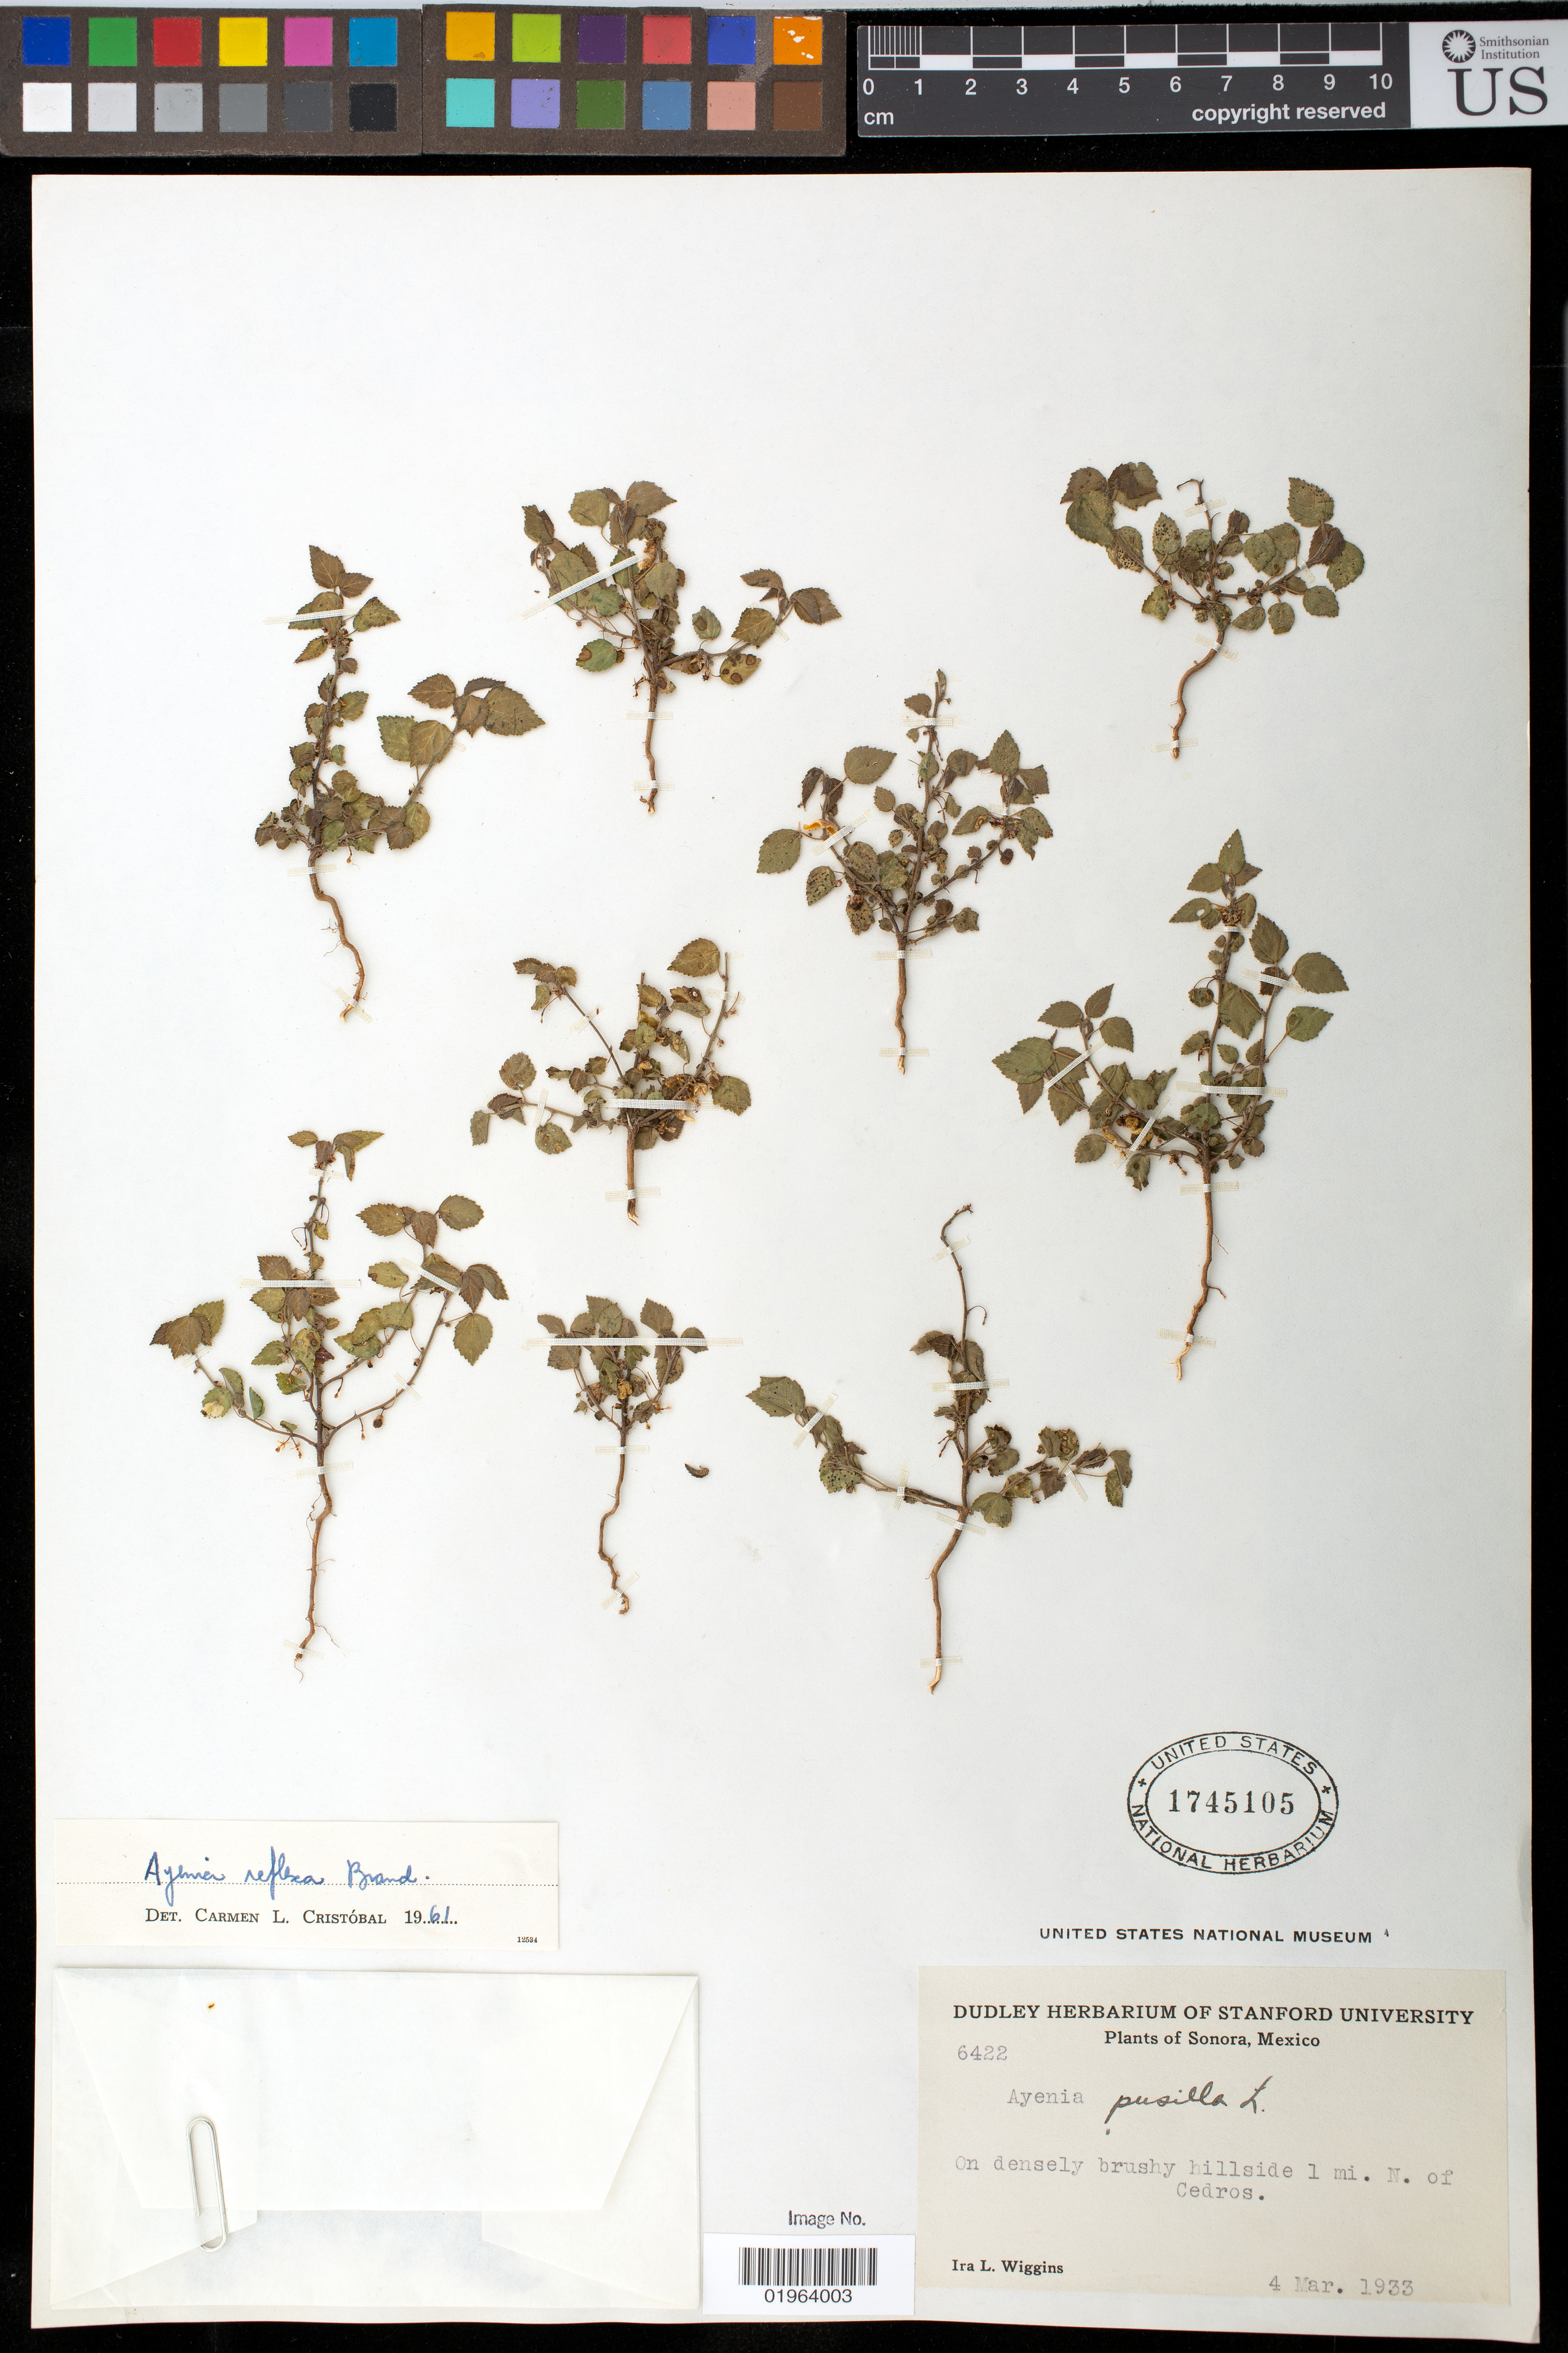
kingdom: Plantae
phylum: Tracheophyta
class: Magnoliopsida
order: Malvales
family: Malvaceae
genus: Ayenia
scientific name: Ayenia filiformis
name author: S. Watson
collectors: I. L. Wiggins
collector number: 6422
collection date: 1933-03-04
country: Mexico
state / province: Sonora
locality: On densley brushy hillside 1 mi. N. of Cedros.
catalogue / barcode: US 1745105